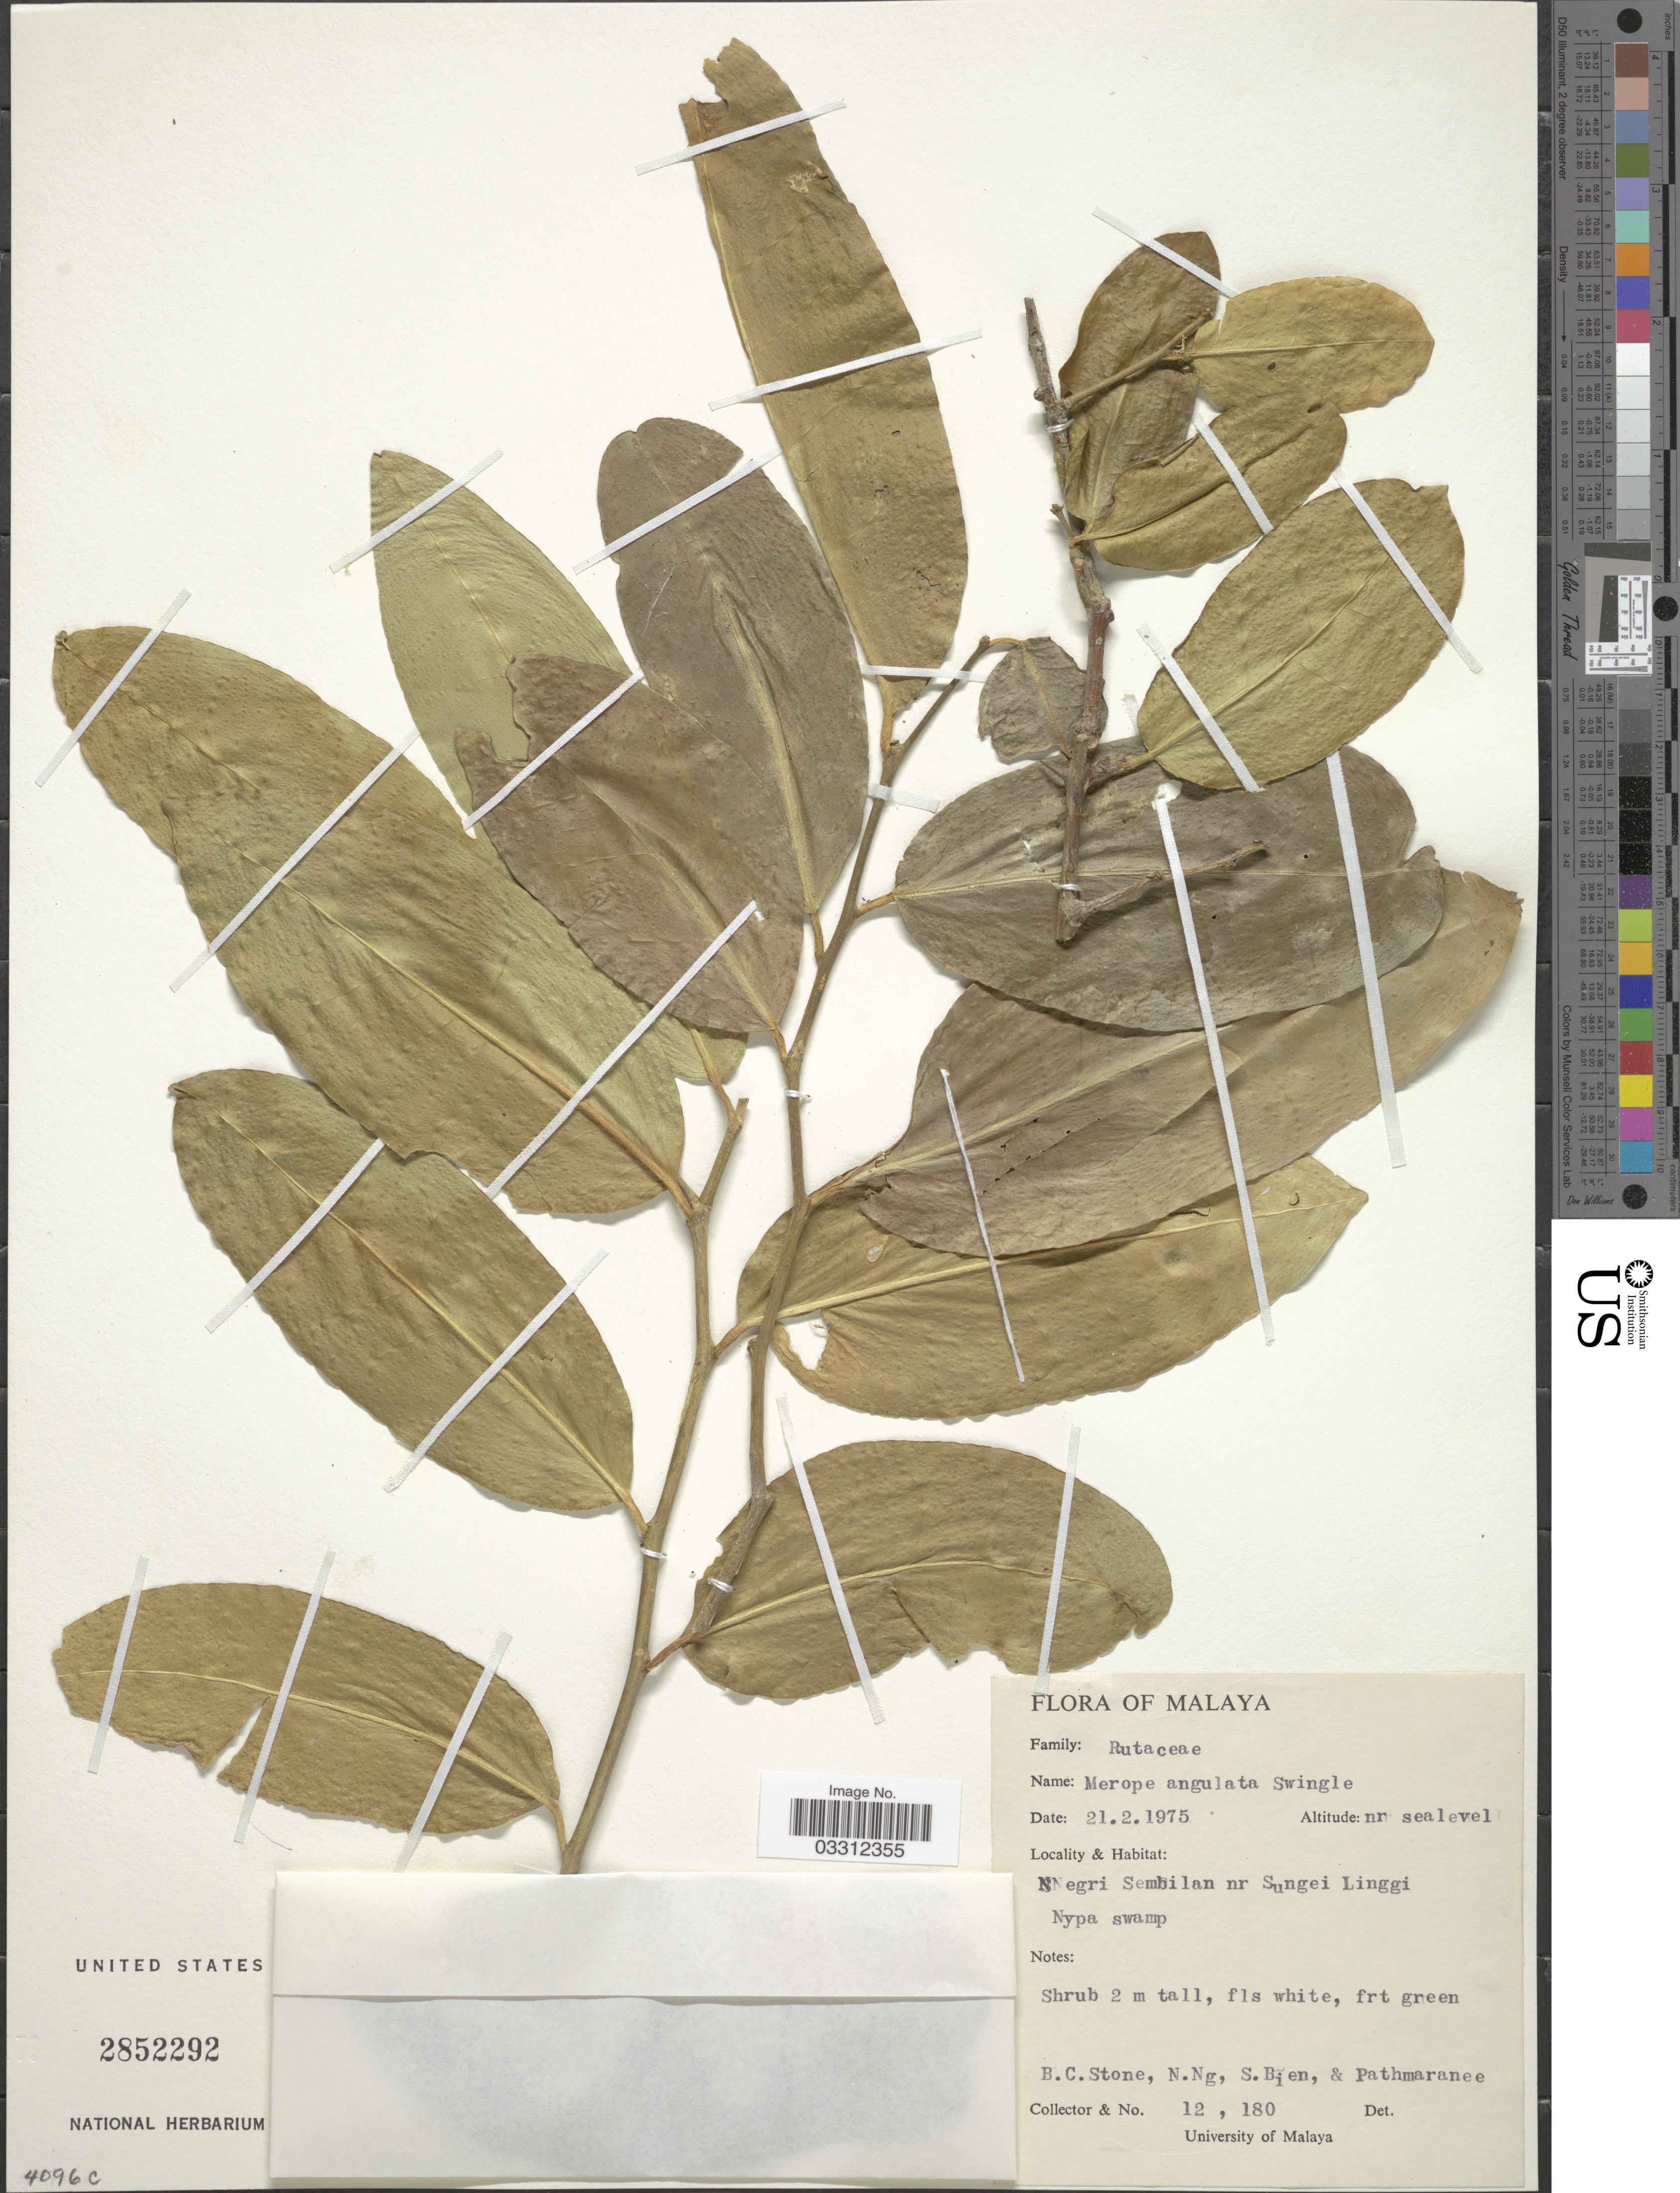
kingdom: Plantae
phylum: Tracheophyta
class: Magnoliopsida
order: Sapindales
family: Rutaceae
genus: Merope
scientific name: Merope angulata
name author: Swingle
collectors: B. C. Stone, N. Ng, S. Bien & Pathmaranee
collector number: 12180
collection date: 1975-02-21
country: Malaysia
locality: Malaya. Negri Sembilan nr Sungei Linggi. Nypa swamp.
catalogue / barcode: US 2852292